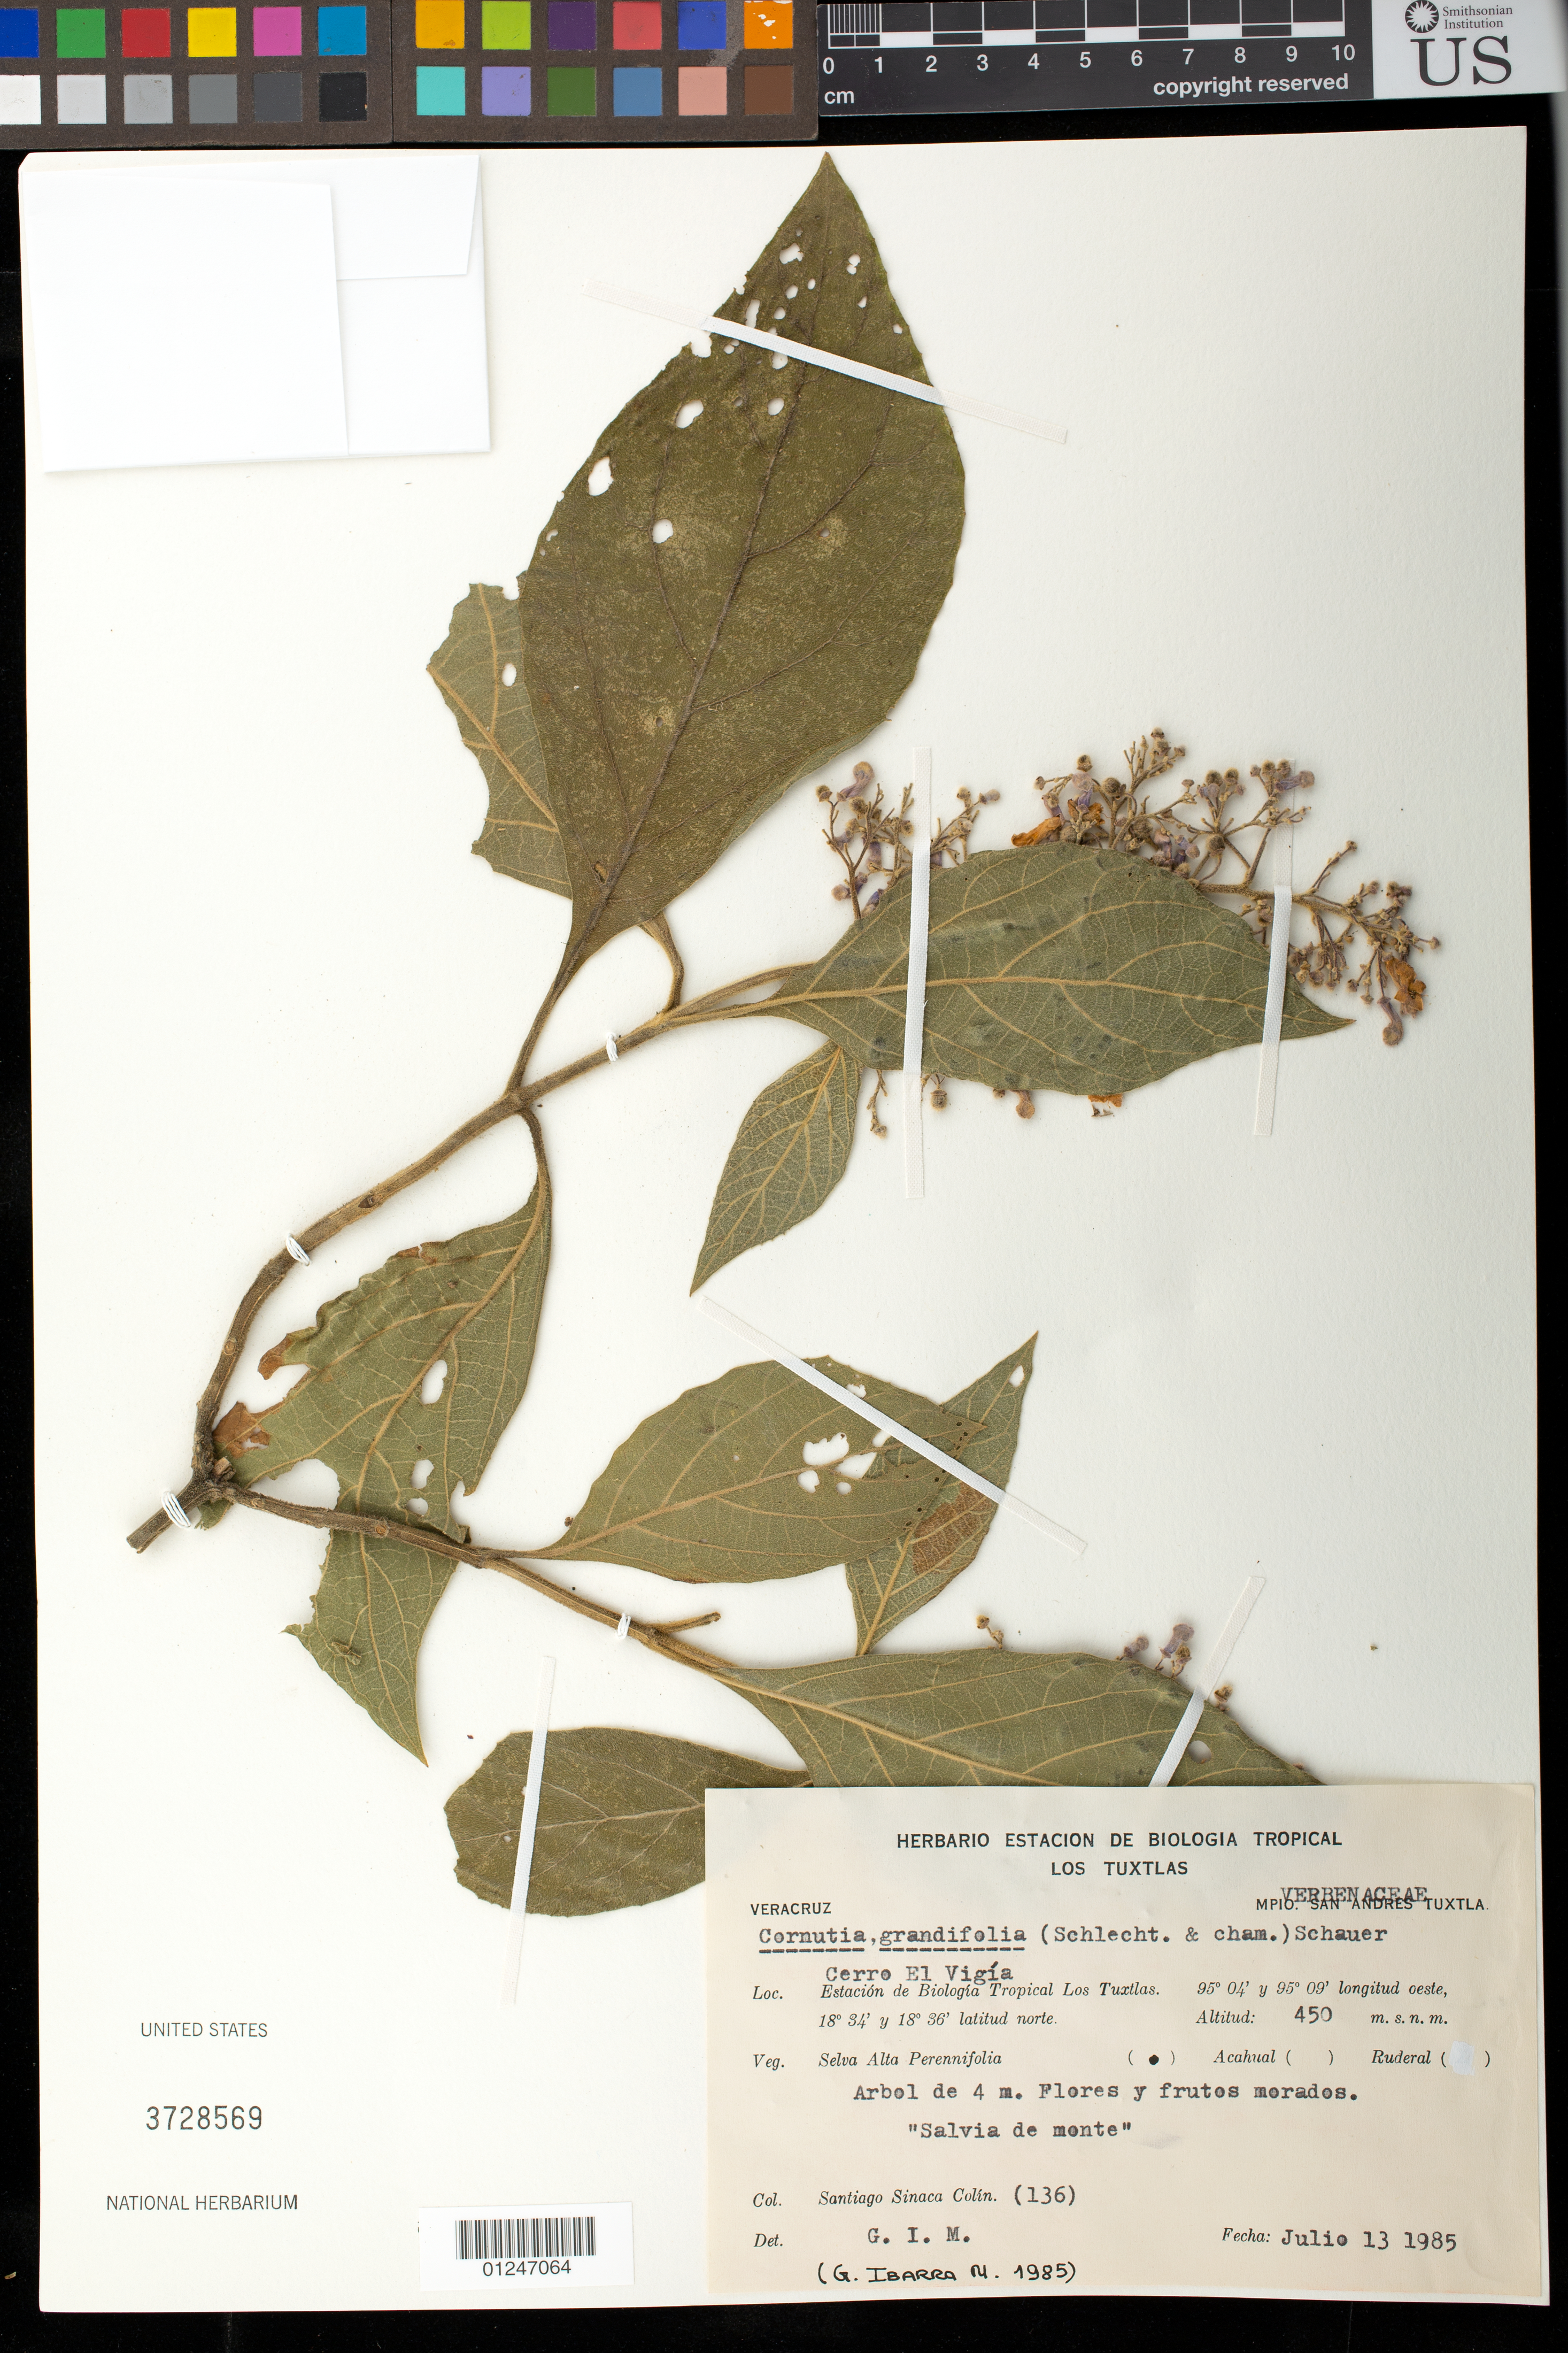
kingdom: Plantae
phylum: Tracheophyta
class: Magnoliopsida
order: Lamiales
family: Lamiaceae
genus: Cornutia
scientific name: Cornutia grandifolia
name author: (Cham. & Schltdl.) Schauer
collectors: S. Sinaca Colin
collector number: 136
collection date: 1985-07-13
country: Mexico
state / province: Veracruz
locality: Estacion de Biologia Tropical Los Tuxtlas. Mpio. San Andres Tuxtla.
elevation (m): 450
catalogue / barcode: US 3728569